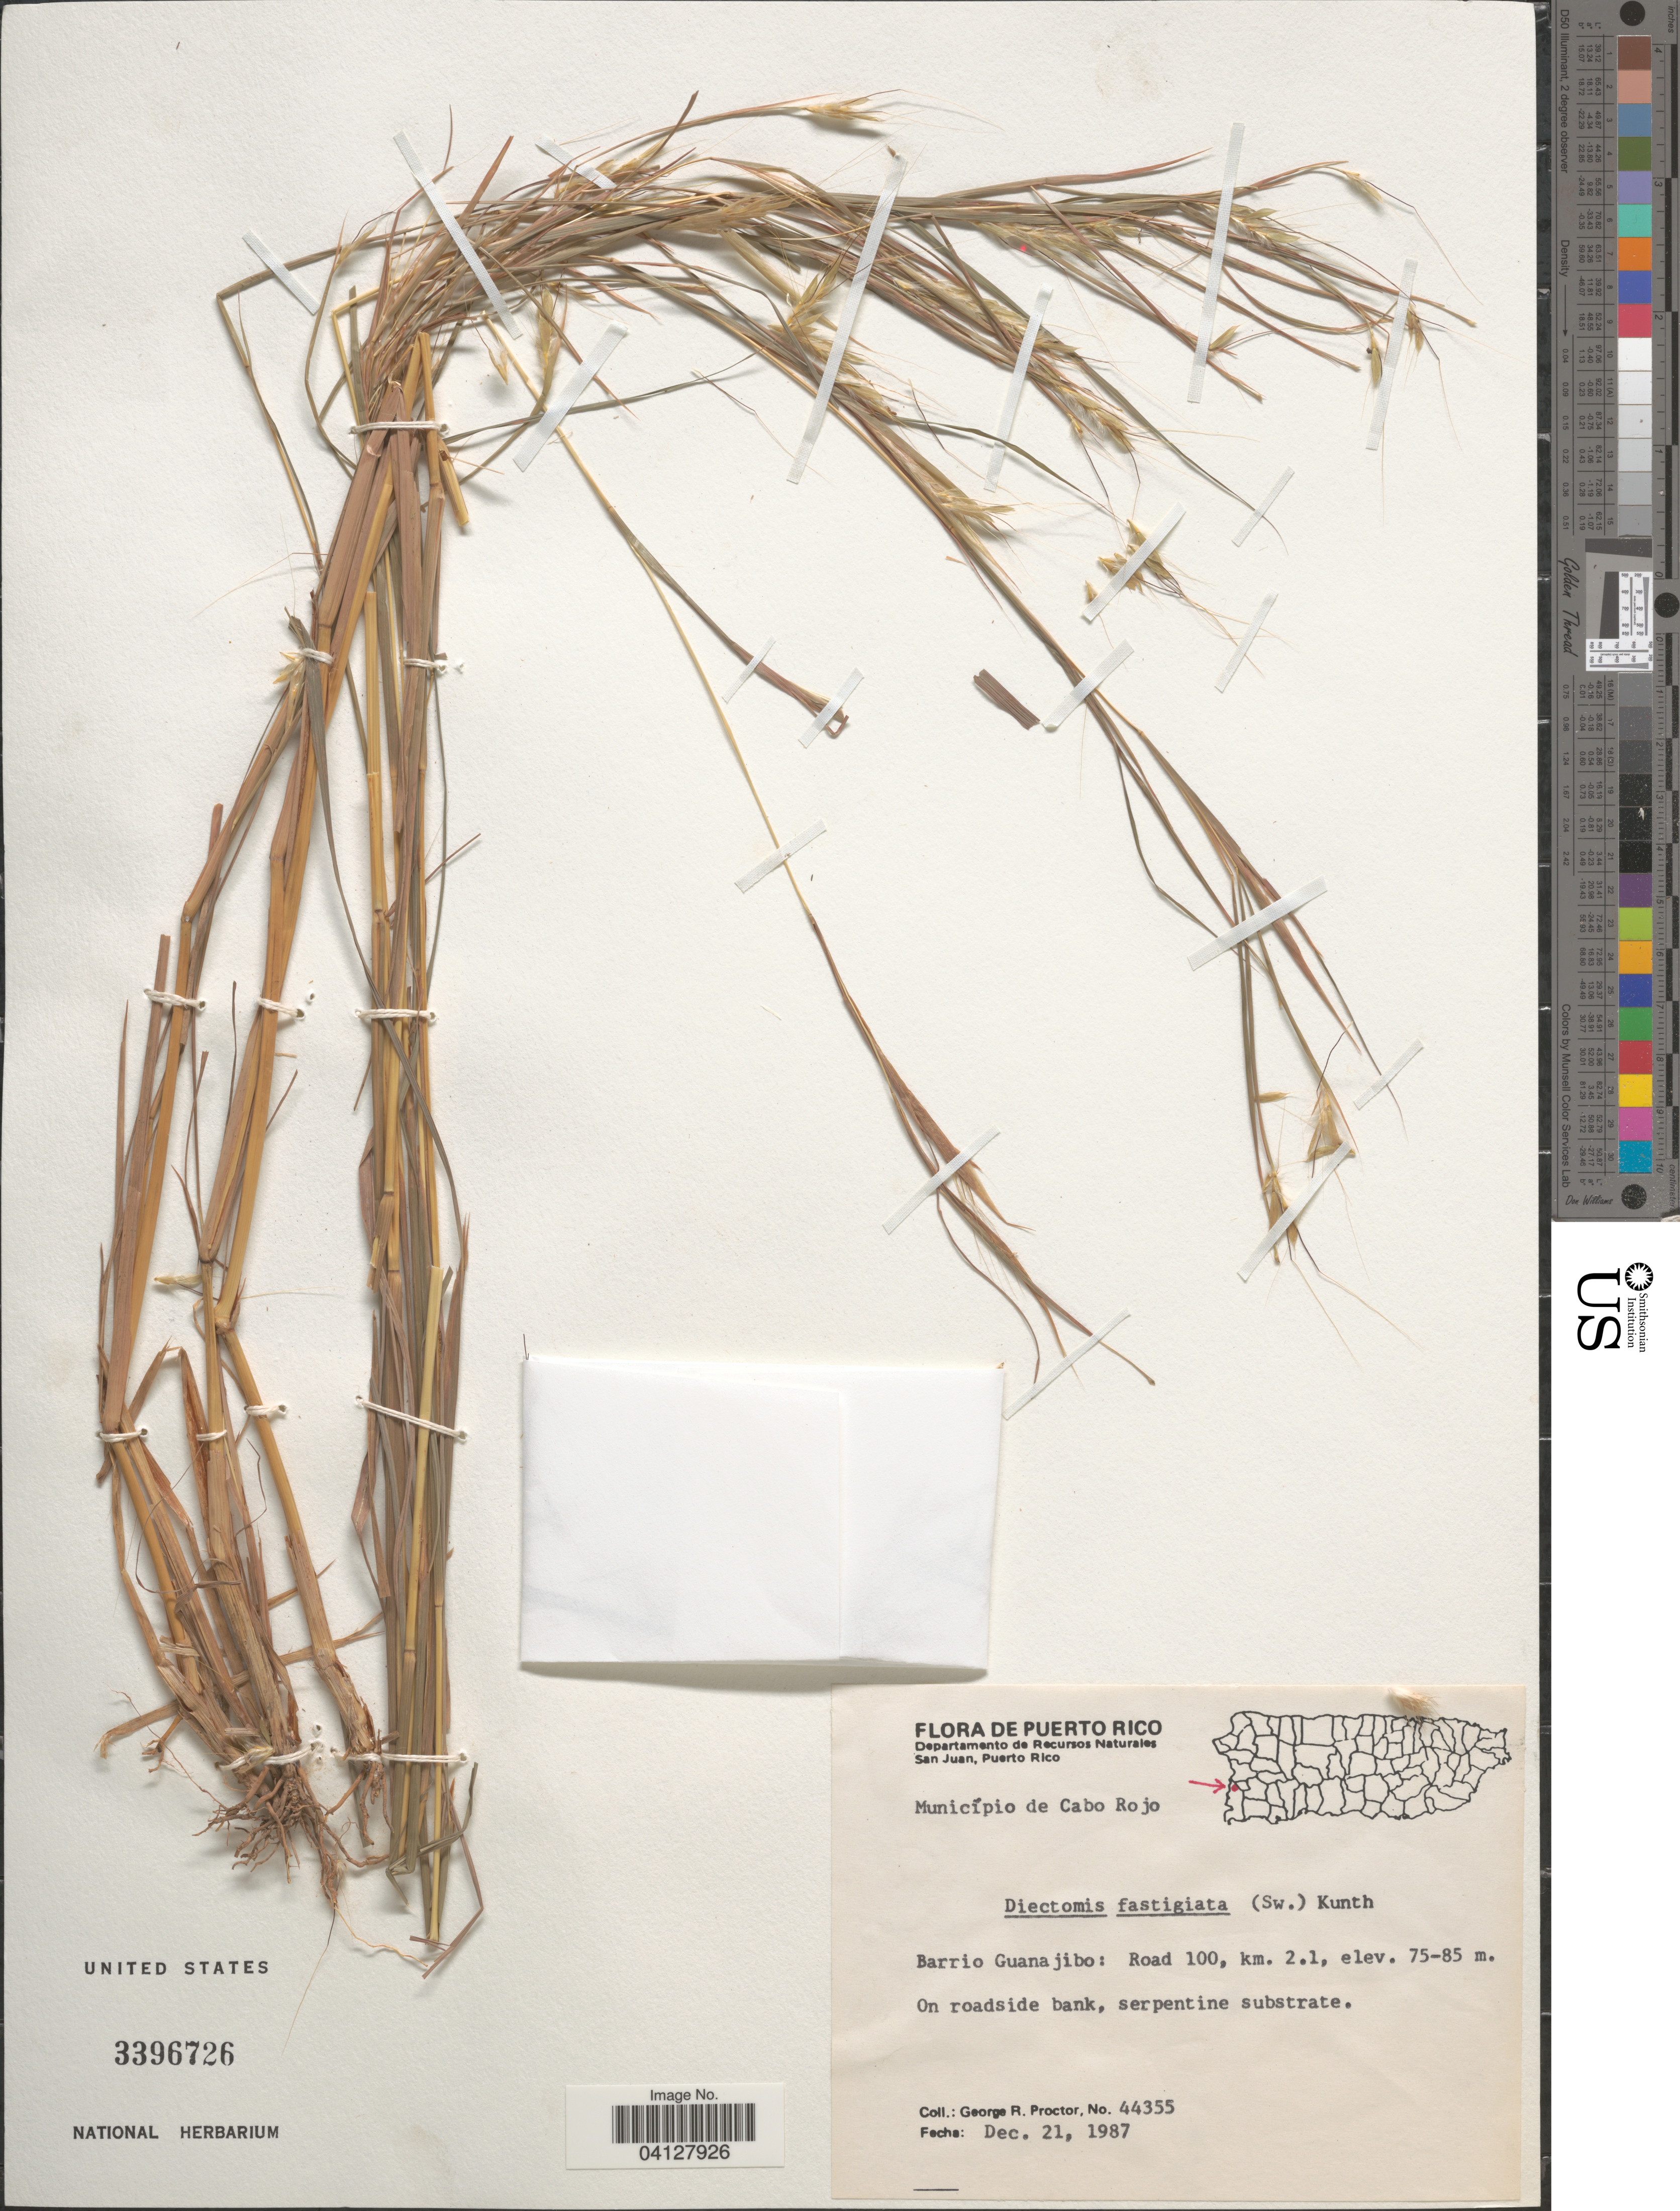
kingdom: Plantae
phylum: Tracheophyta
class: Liliopsida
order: Poales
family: Poaceae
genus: Diectomis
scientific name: Diectomis fastigiata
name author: (Sw.) P. Beauv.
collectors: G. Proctor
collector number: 44355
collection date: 1987-12-21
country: Puerto Rico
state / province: Çabo Rojo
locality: Município de Cabo Rojo. Barrio Guanajibo: Road 100, km. 2.1.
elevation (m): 75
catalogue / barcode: US 3396726